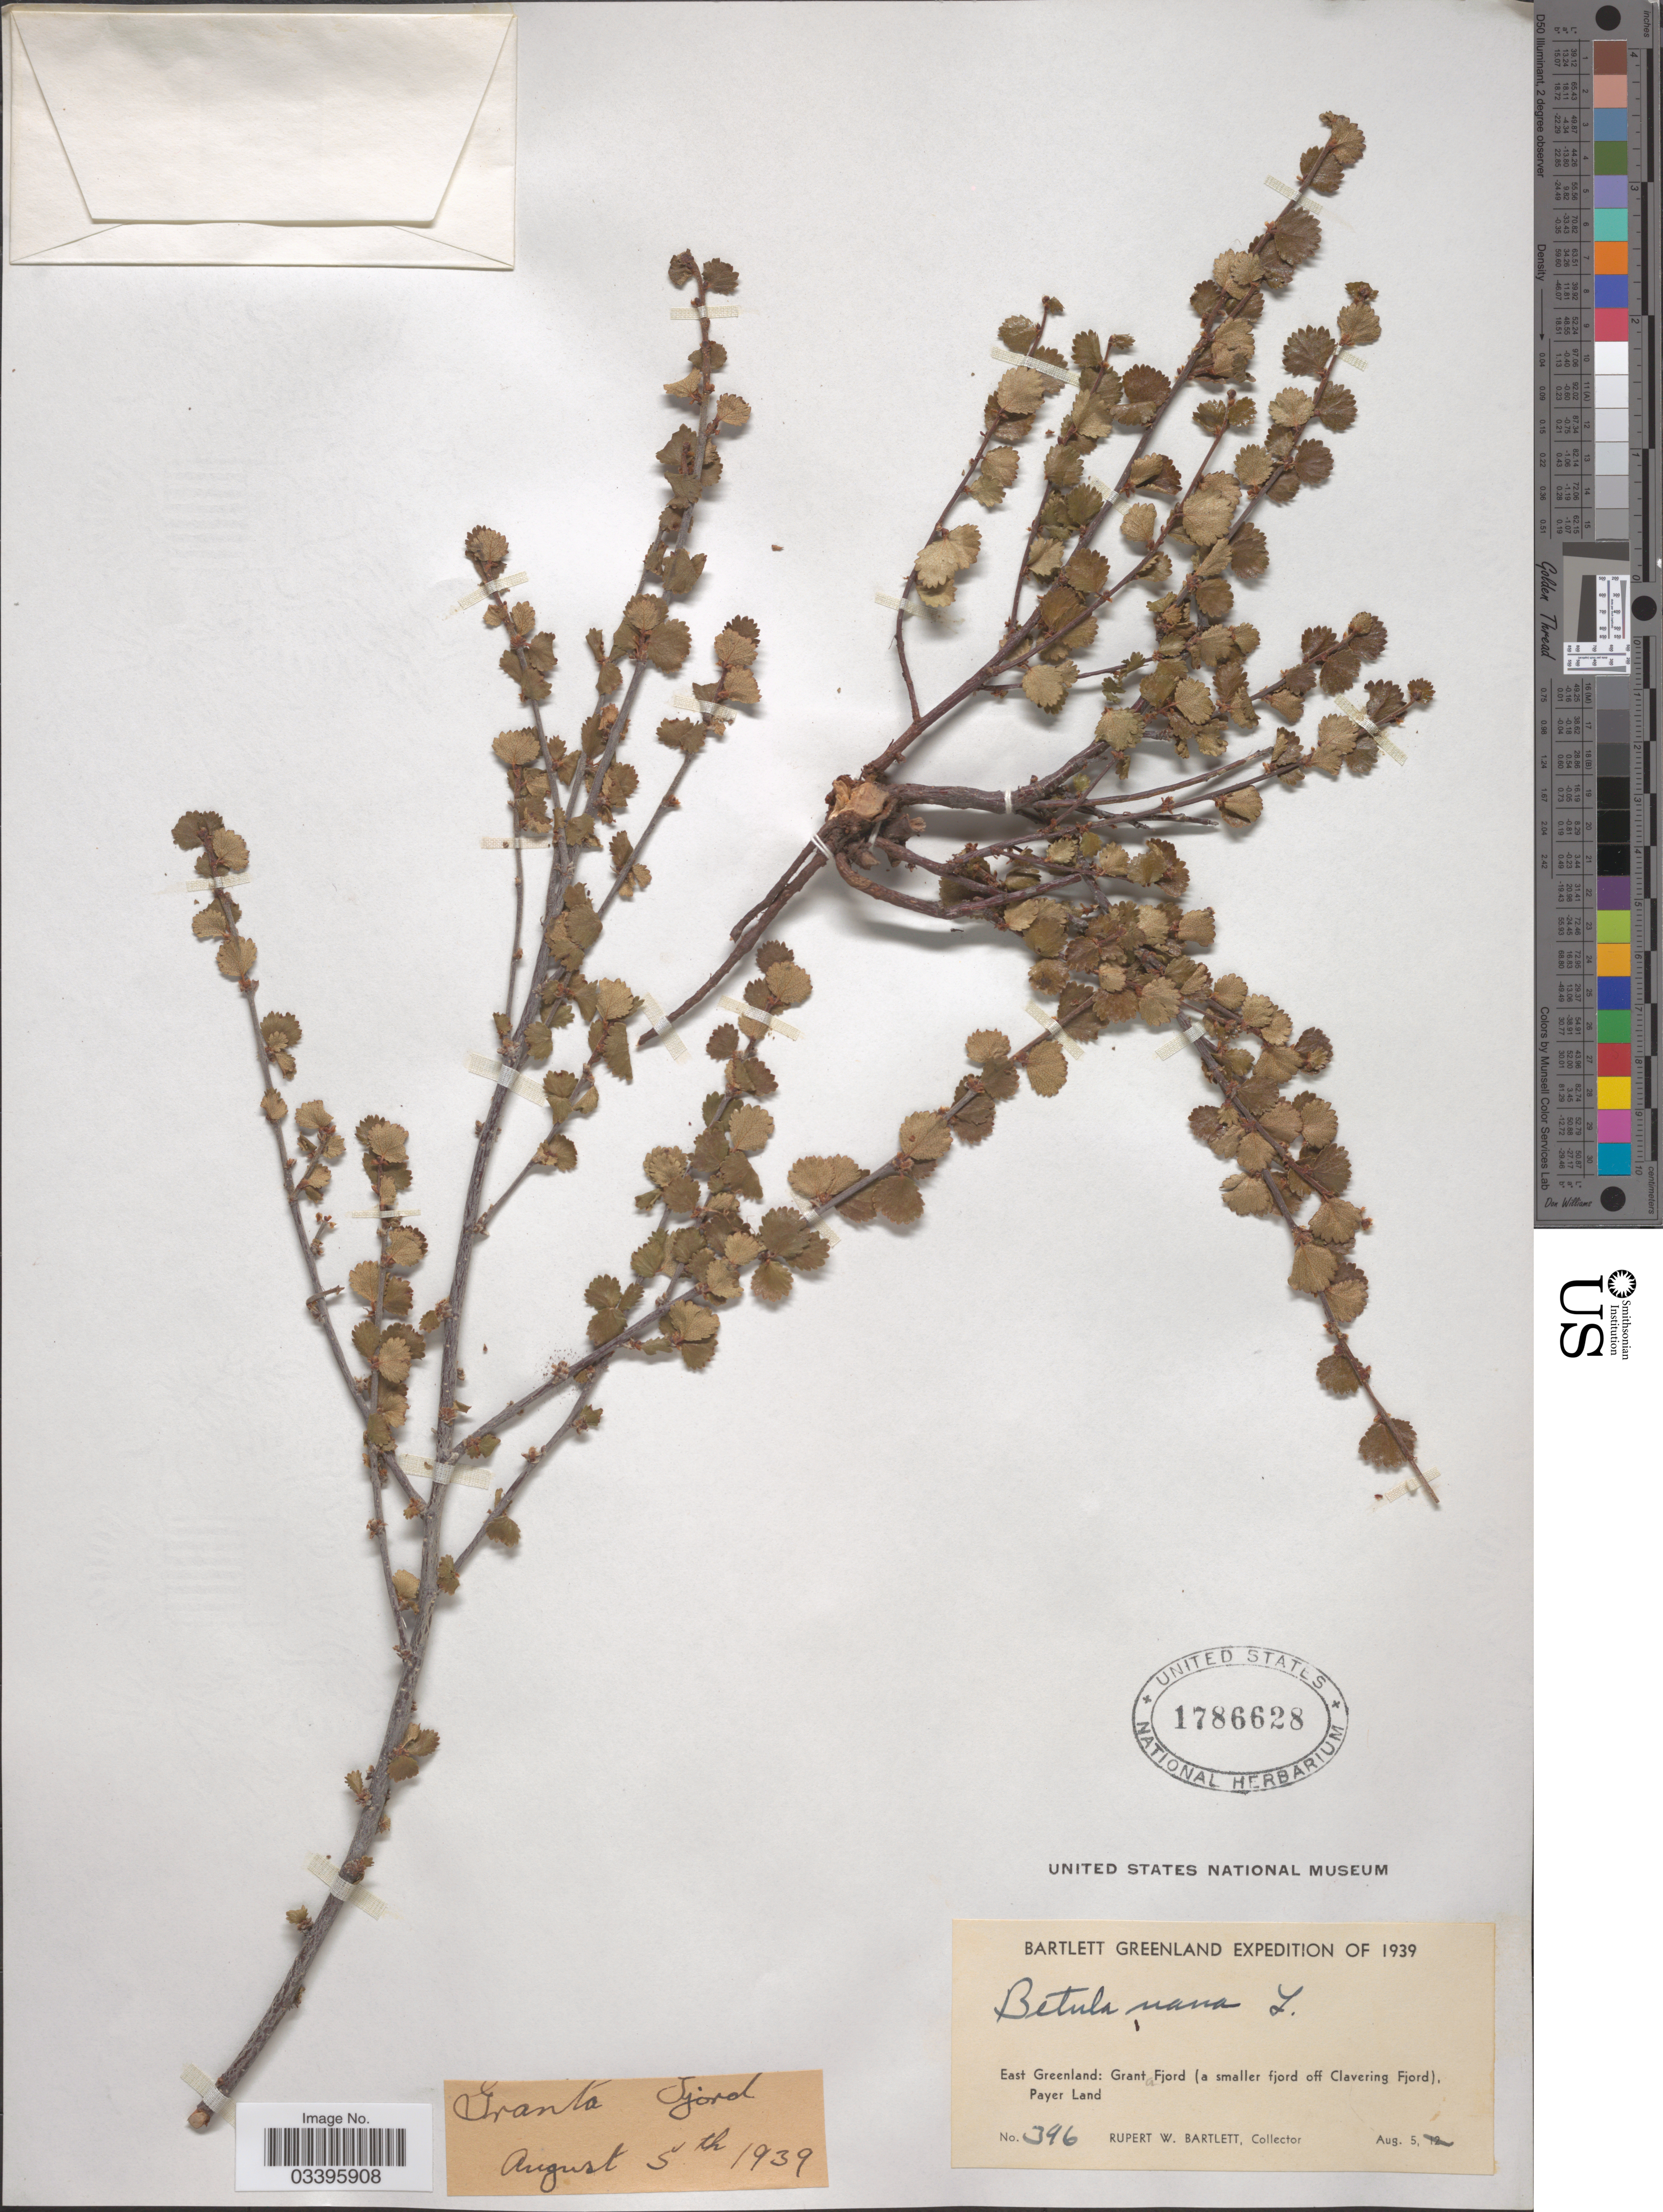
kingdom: Plantae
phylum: Tracheophyta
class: Magnoliopsida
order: Fagales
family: Betulaceae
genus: Betula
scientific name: Betula nana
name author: L.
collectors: R. W. Bartlett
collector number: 396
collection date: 1939-08-05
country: Greenland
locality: East Greenland: Granta Fjord (a smaller fjord off Clavering Fjord), Payer Land.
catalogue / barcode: US 1786628